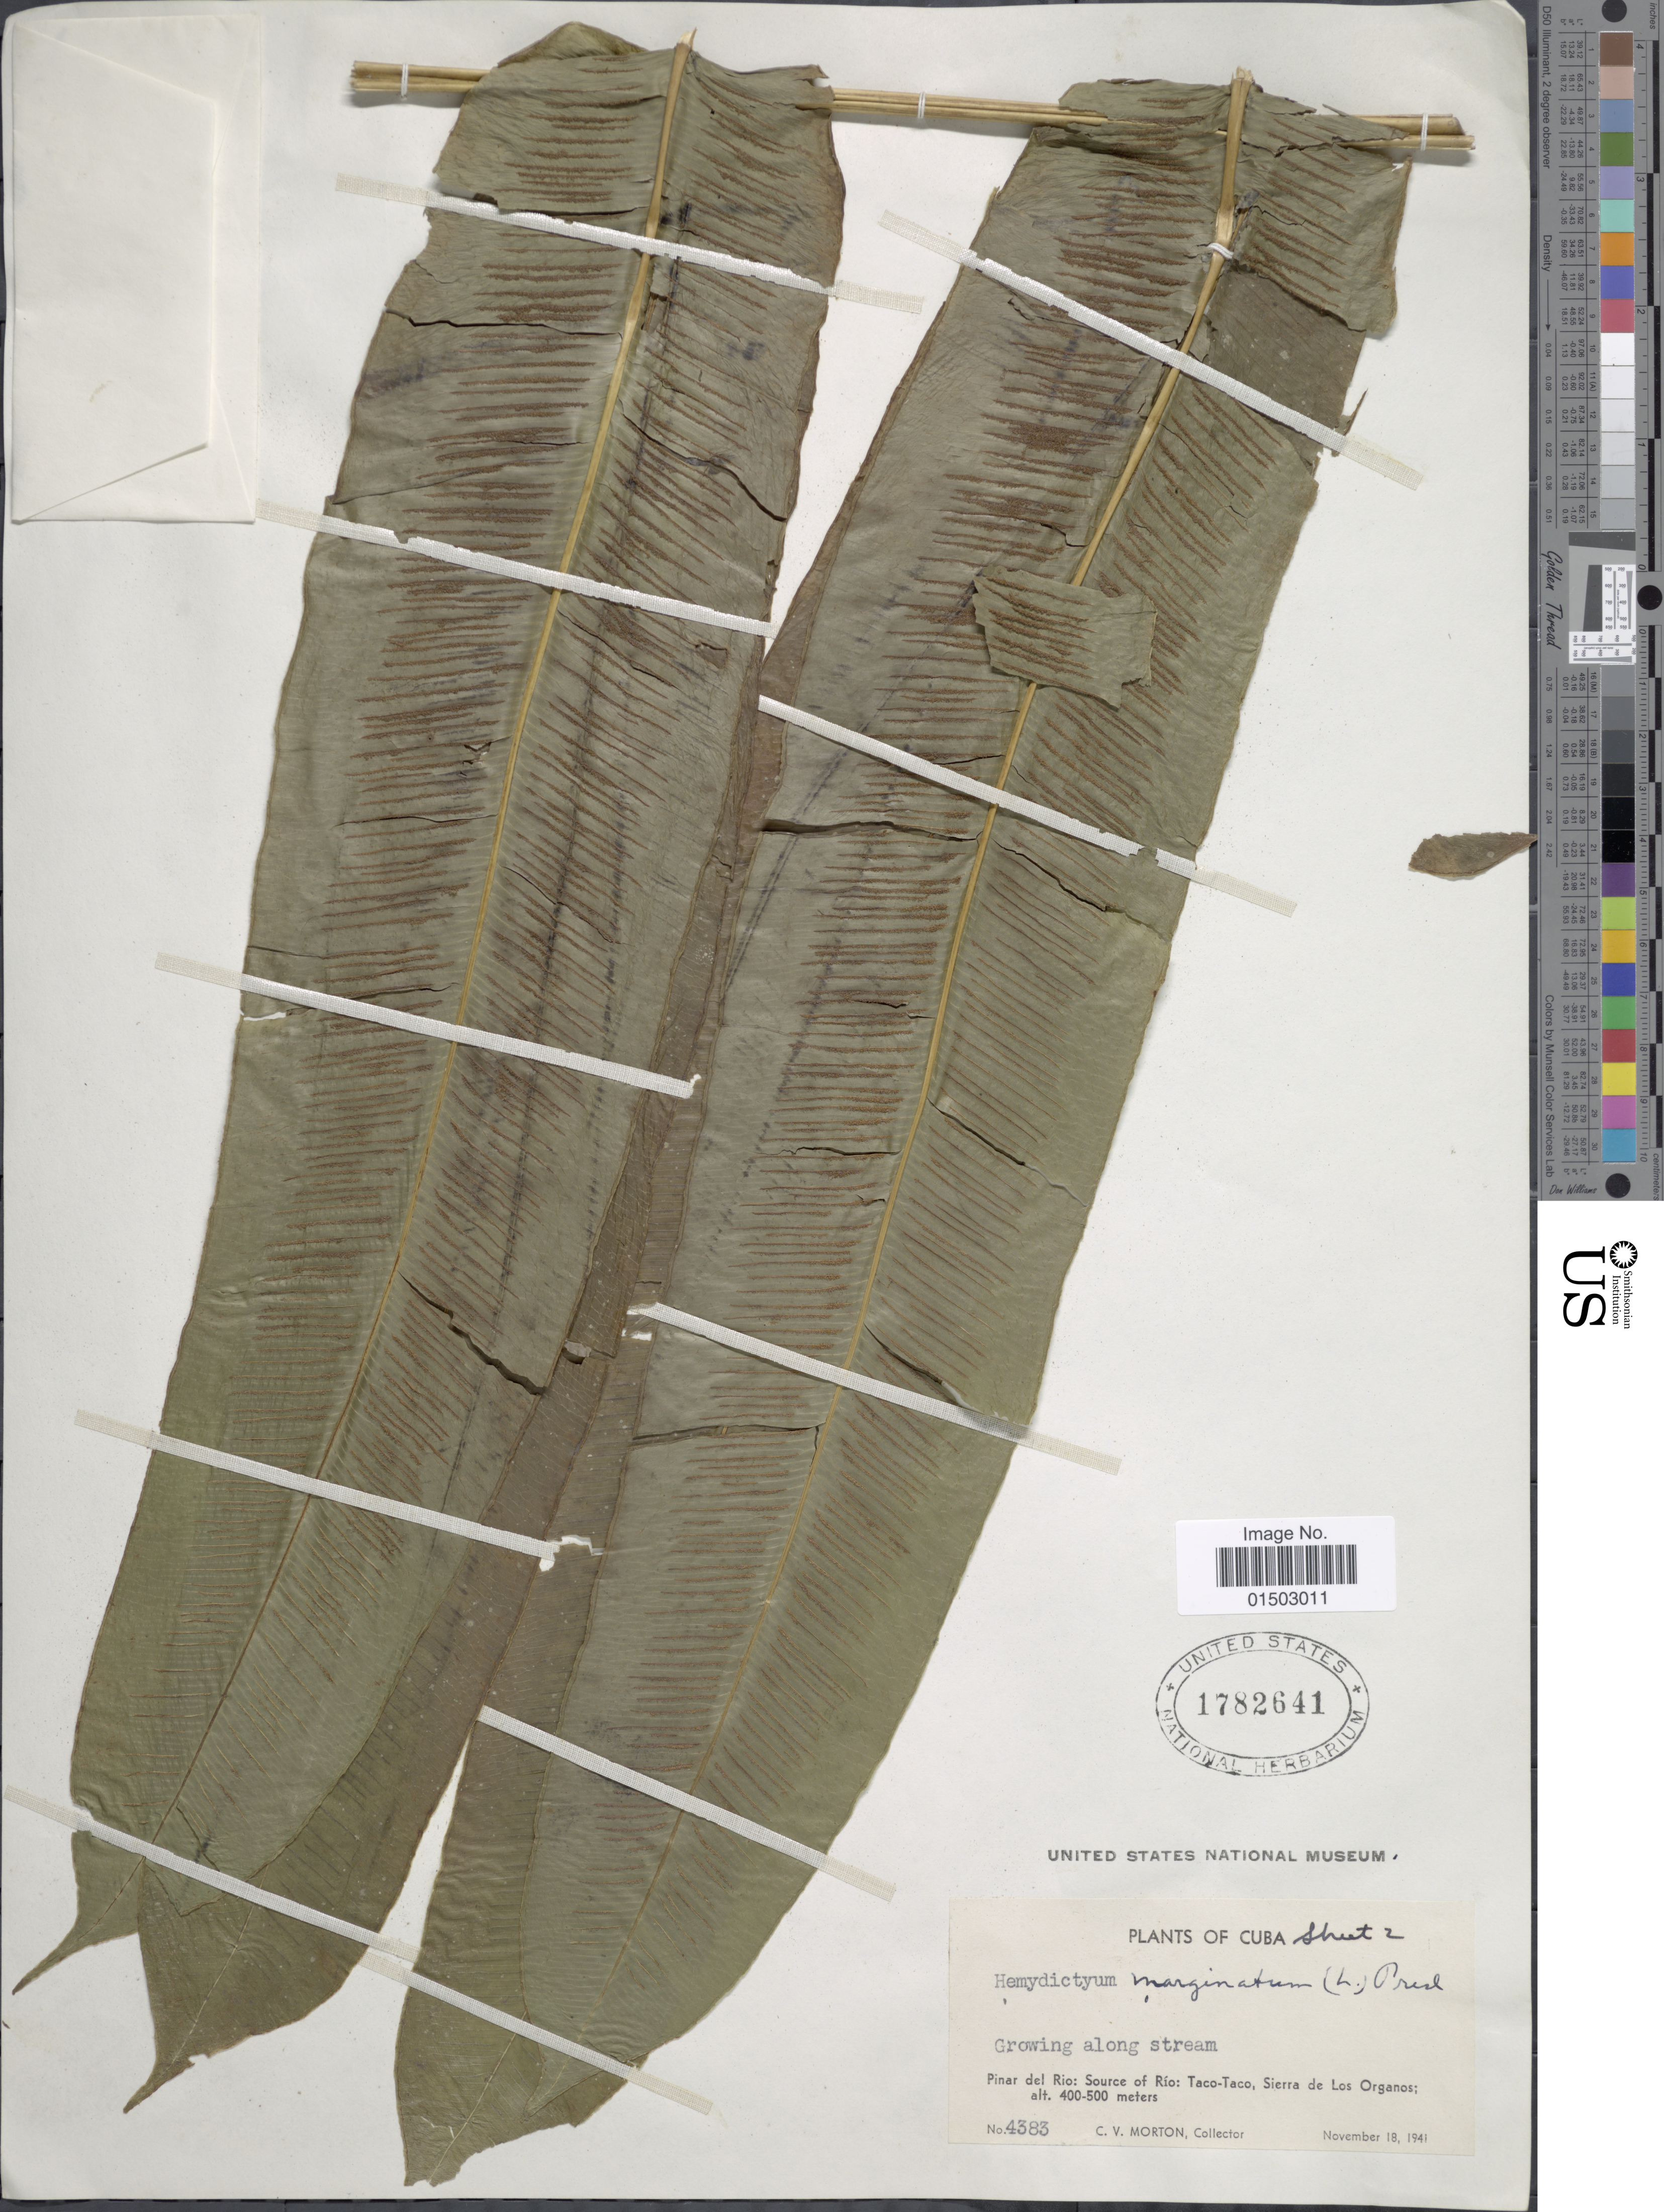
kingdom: Plantae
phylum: Tracheophyta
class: Polypodiopsida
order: Polypodiales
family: Hemidictyaceae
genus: Hemidictyum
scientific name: Hemidictyum marginatum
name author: (L.) C. Presl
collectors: C. V. Morton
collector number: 4383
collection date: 1941-11-18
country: Cuba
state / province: Pinar del Río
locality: Pinar del Rio: Source of Rio: Tac- Taco, Sierra de Los Organos. Growing along stream.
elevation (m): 400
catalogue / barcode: US 1782641